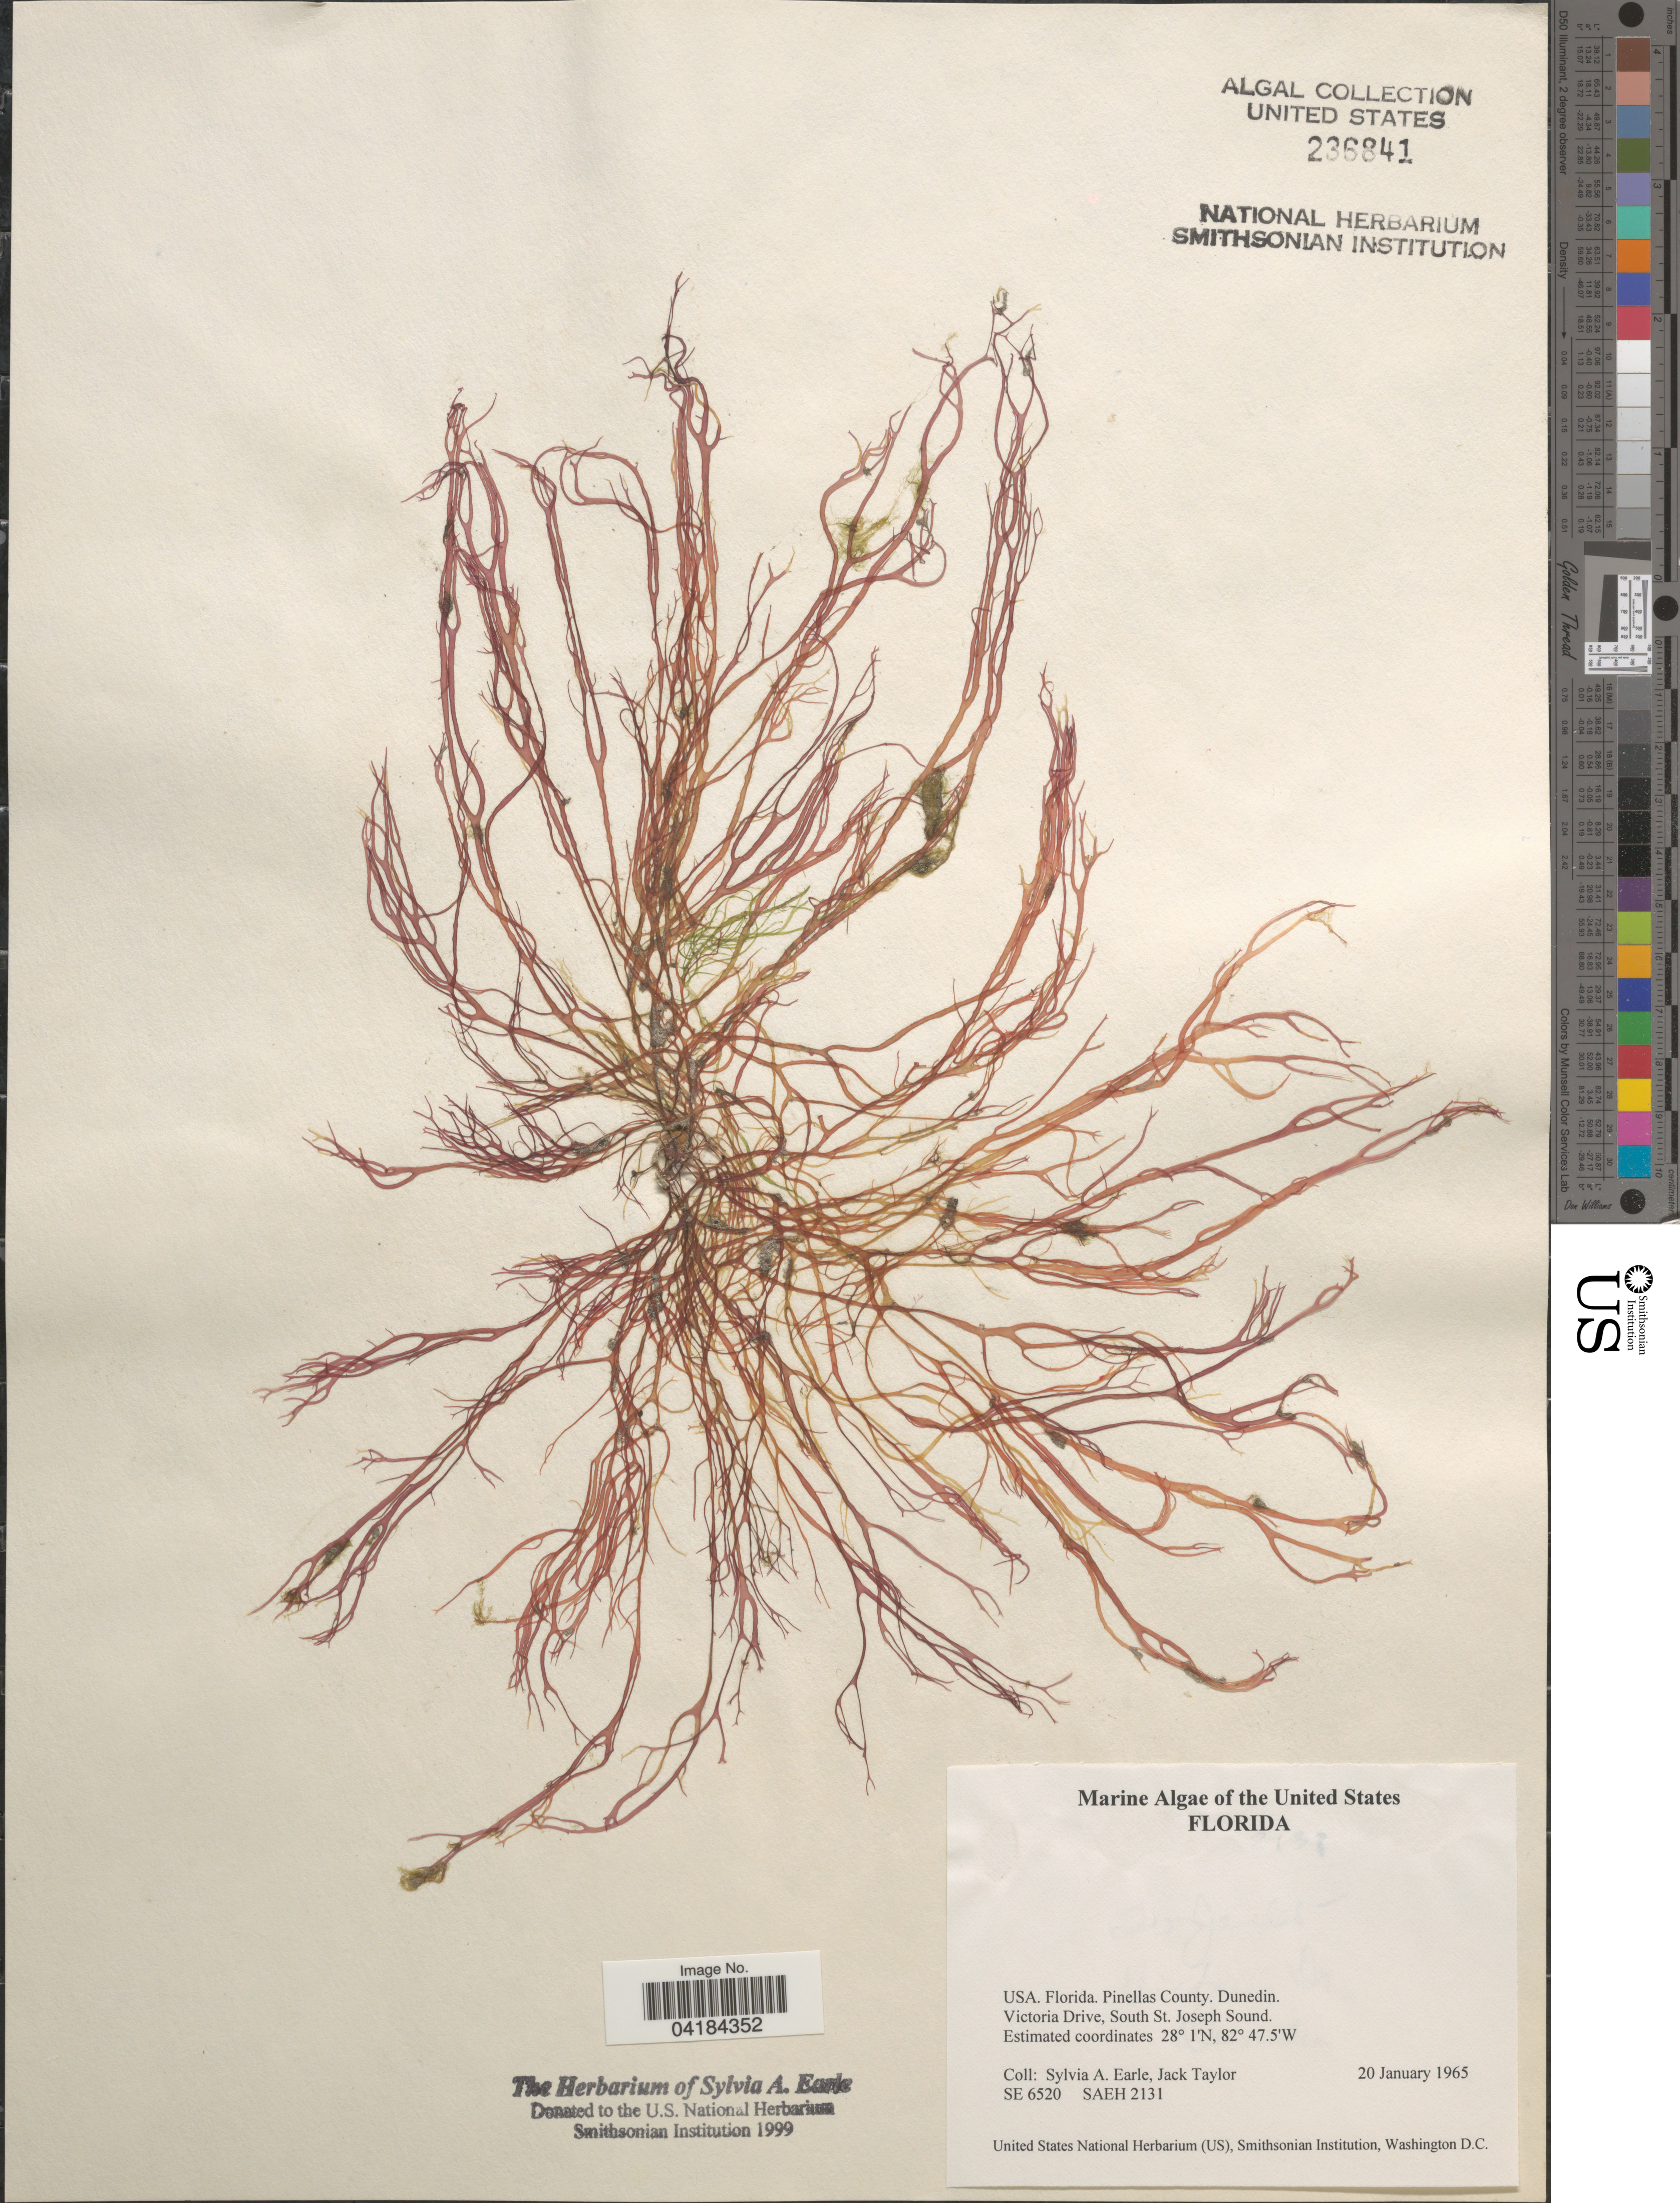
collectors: S. A. Earle & J. Taylor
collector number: SE6520/SAEH2131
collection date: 1965-01-20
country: United States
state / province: Florida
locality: Pinellas County. Dunedin. Victoria Drive, South St. Joseph Sound.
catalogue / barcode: US 236841